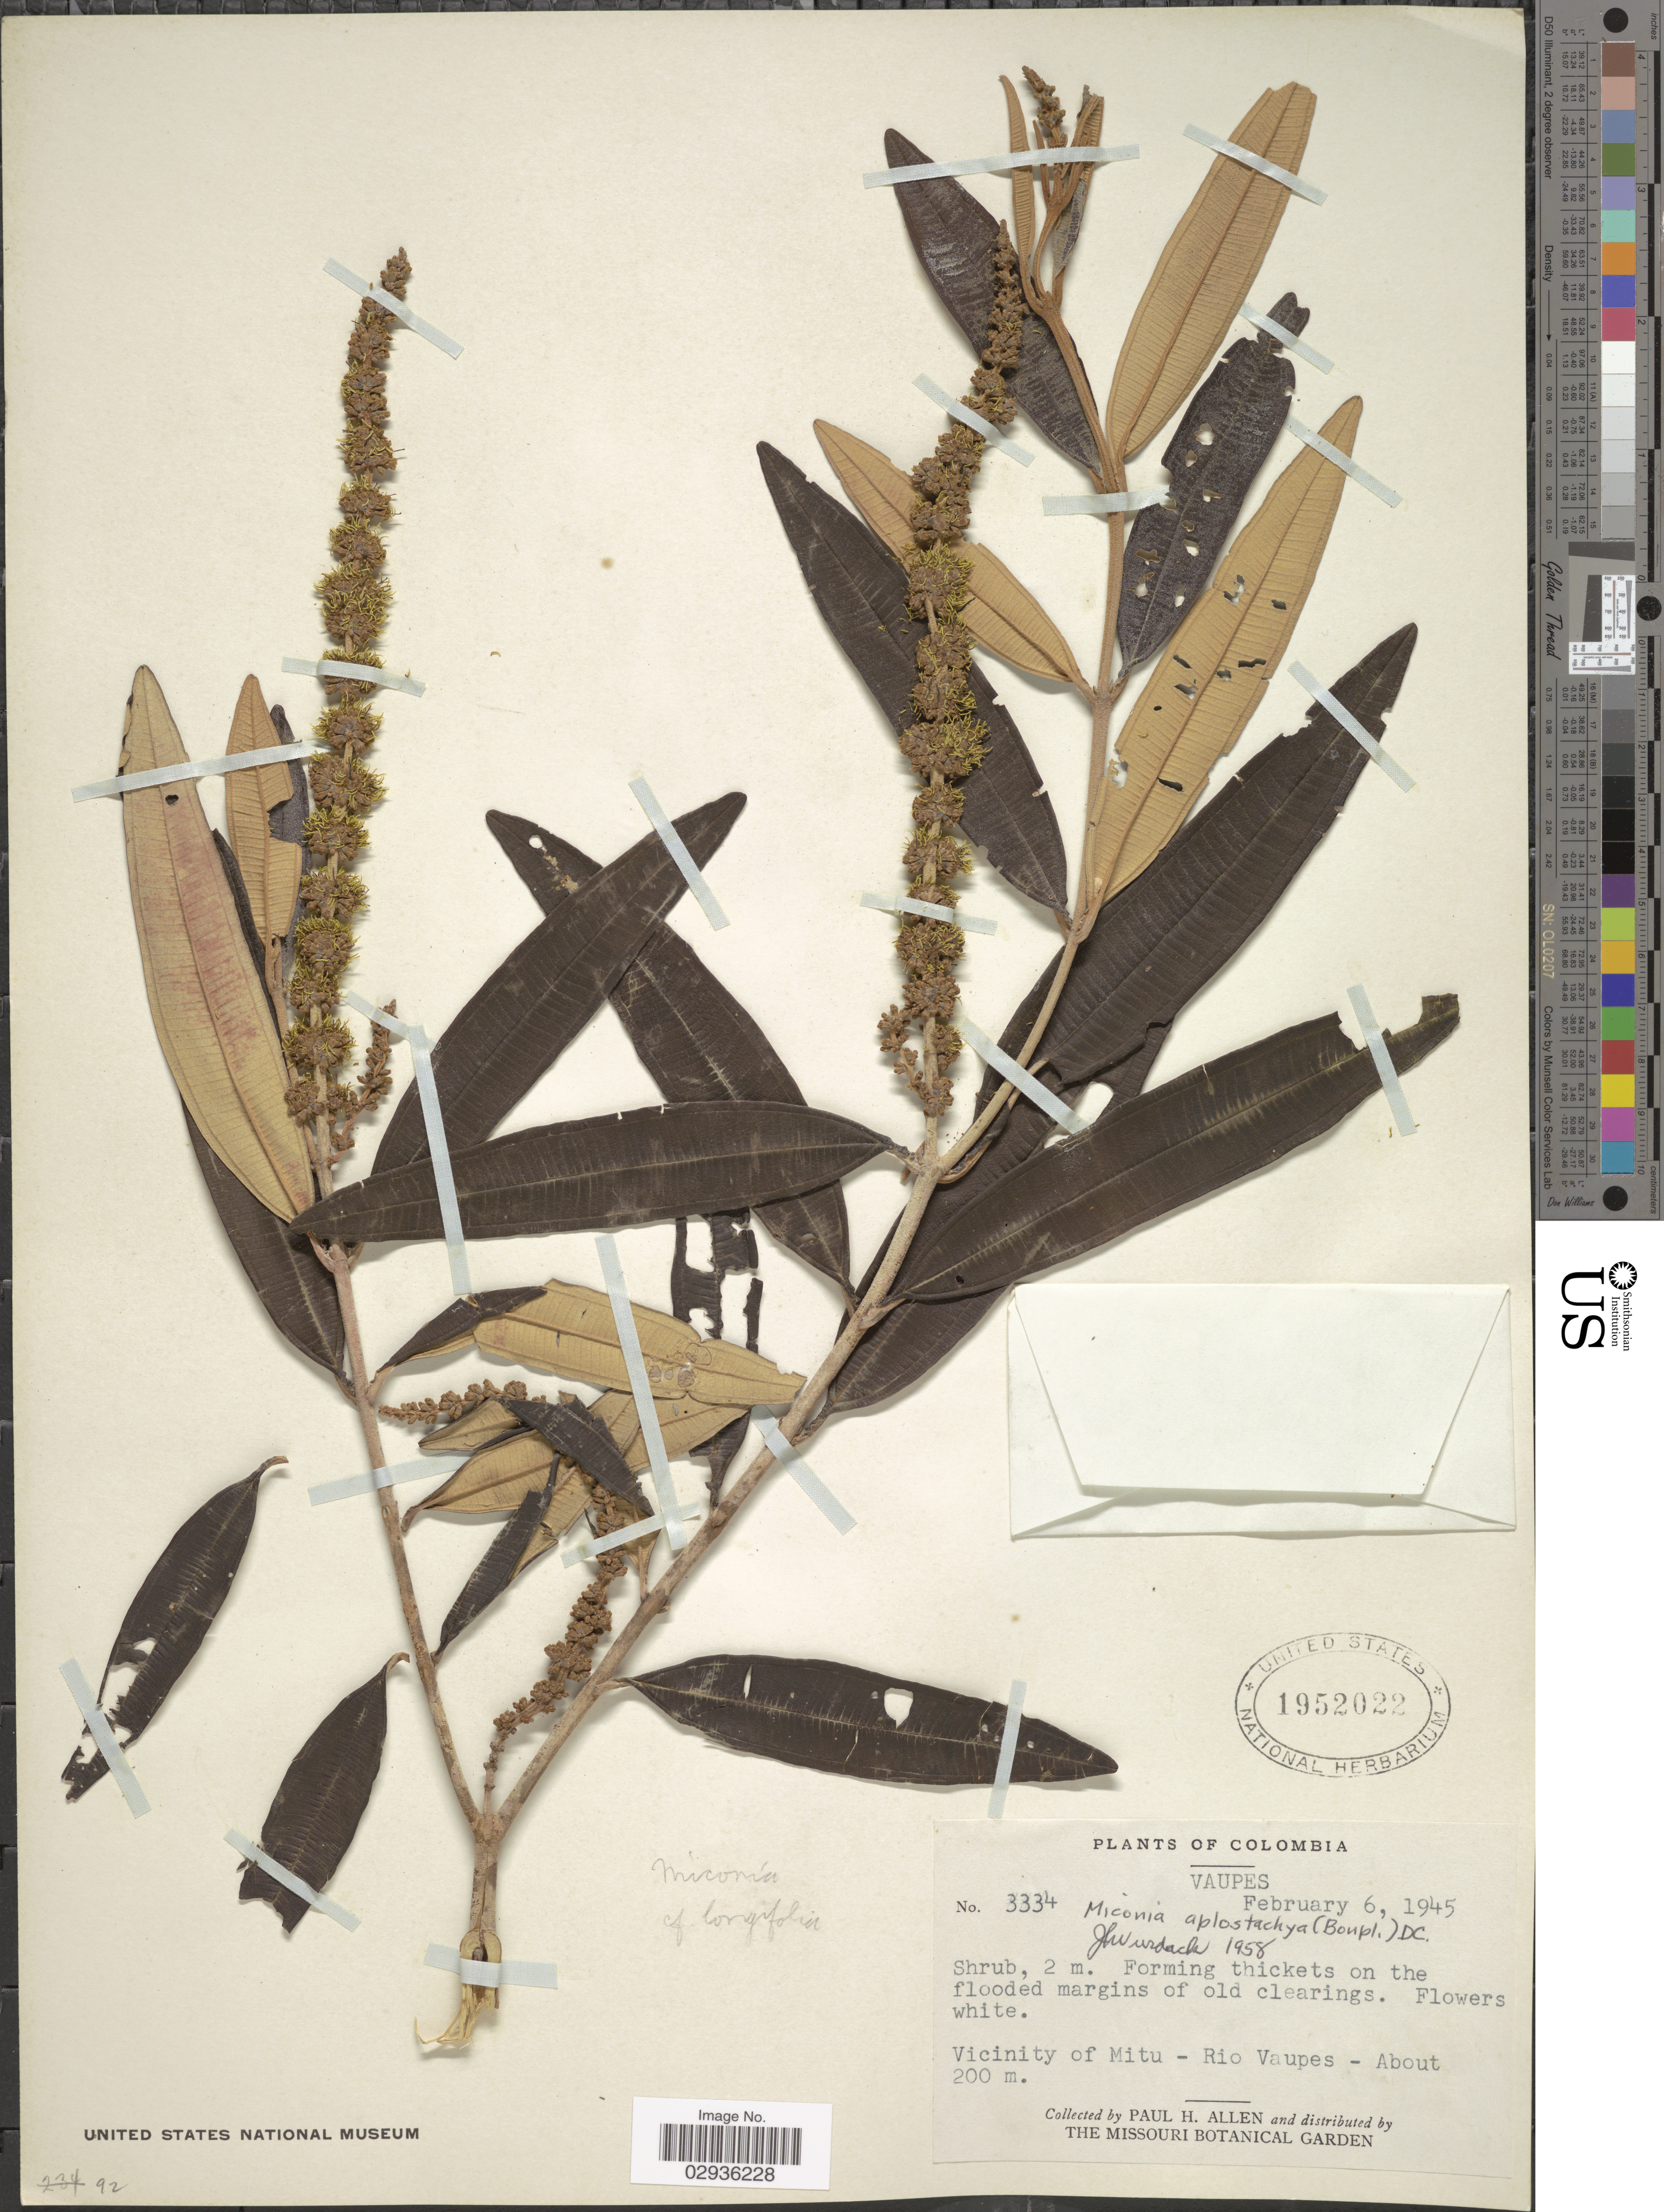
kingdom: Plantae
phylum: Tracheophyta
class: Magnoliopsida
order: Myrtales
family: Melastomataceae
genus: Miconia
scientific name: Miconia aplostachya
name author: (Bonpl.) DC.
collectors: P. H. Allen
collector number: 3334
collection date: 1945-02-06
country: Colombia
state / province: Vaupés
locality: Vicinity of Mitu - Rio Vaupes.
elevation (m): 200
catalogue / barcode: US 1952022